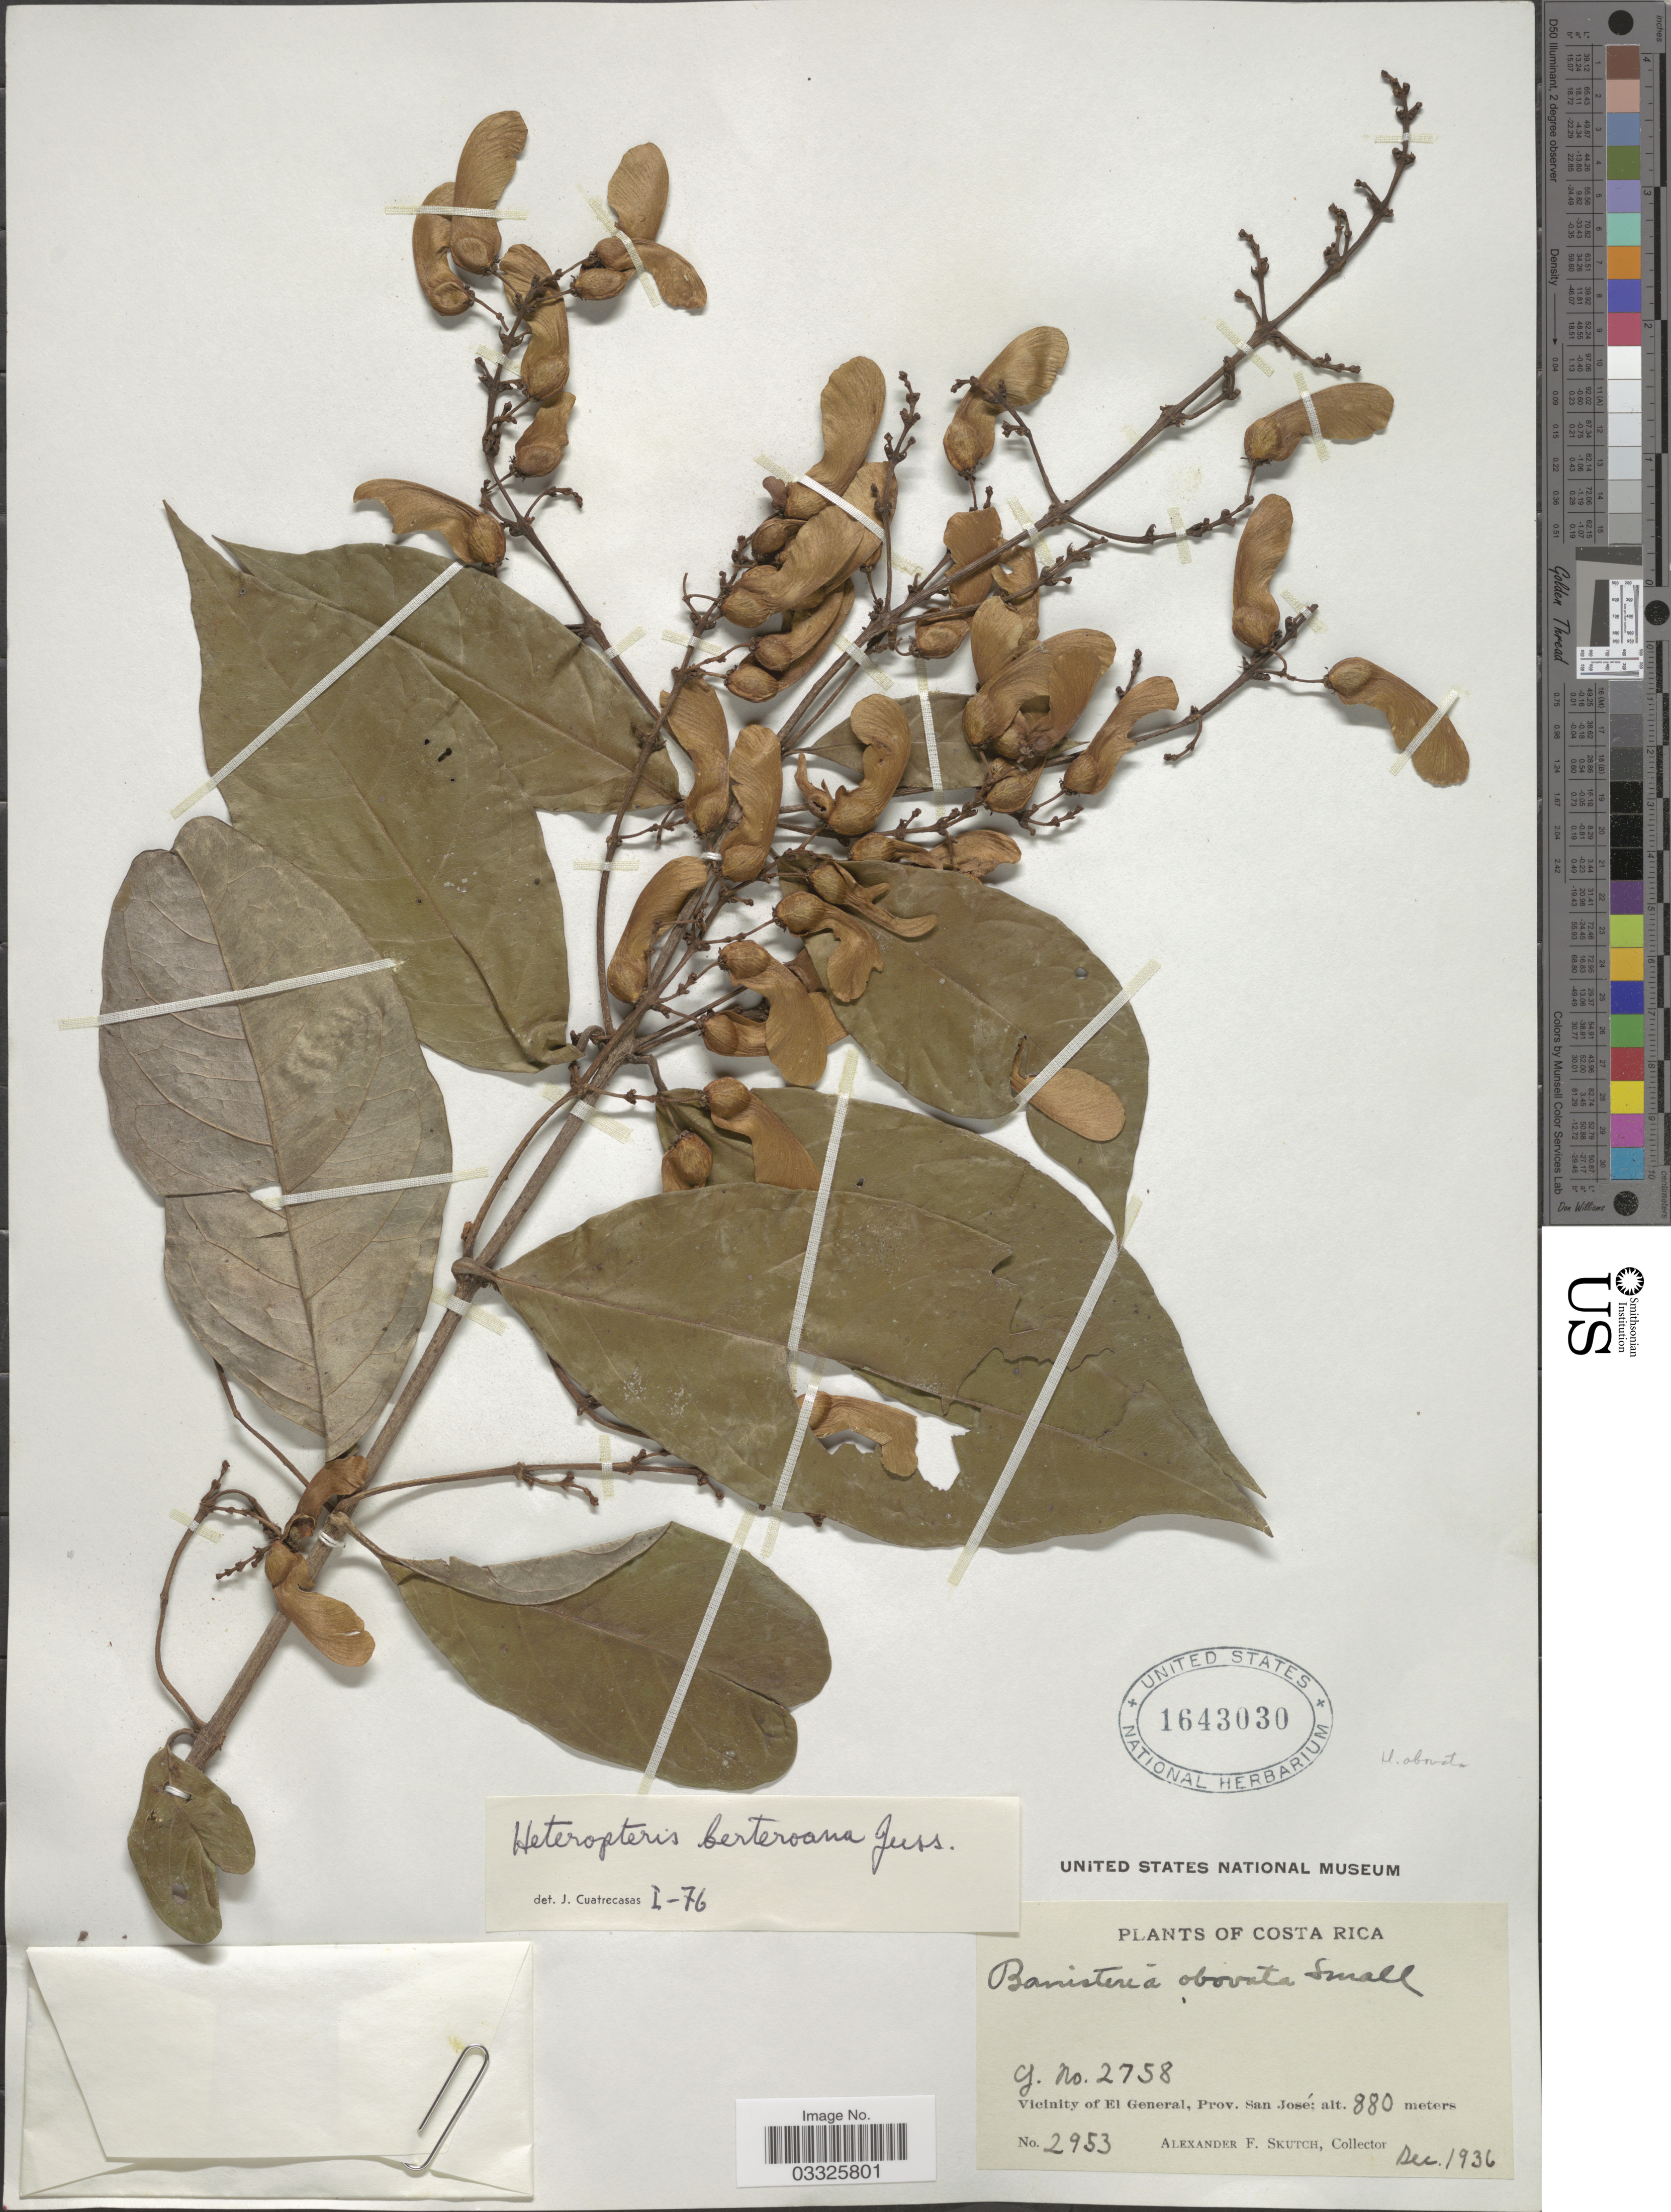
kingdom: Plantae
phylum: Tracheophyta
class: Magnoliopsida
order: Malpighiales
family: Malpighiaceae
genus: Heteropterys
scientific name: Heteropterys obovata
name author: (Small) Cuatrec. & Croat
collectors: A. F. Skutch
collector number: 2953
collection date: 1936-12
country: Costa Rica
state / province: San José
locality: Vicinity of El General.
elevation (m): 880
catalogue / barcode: US 1643030